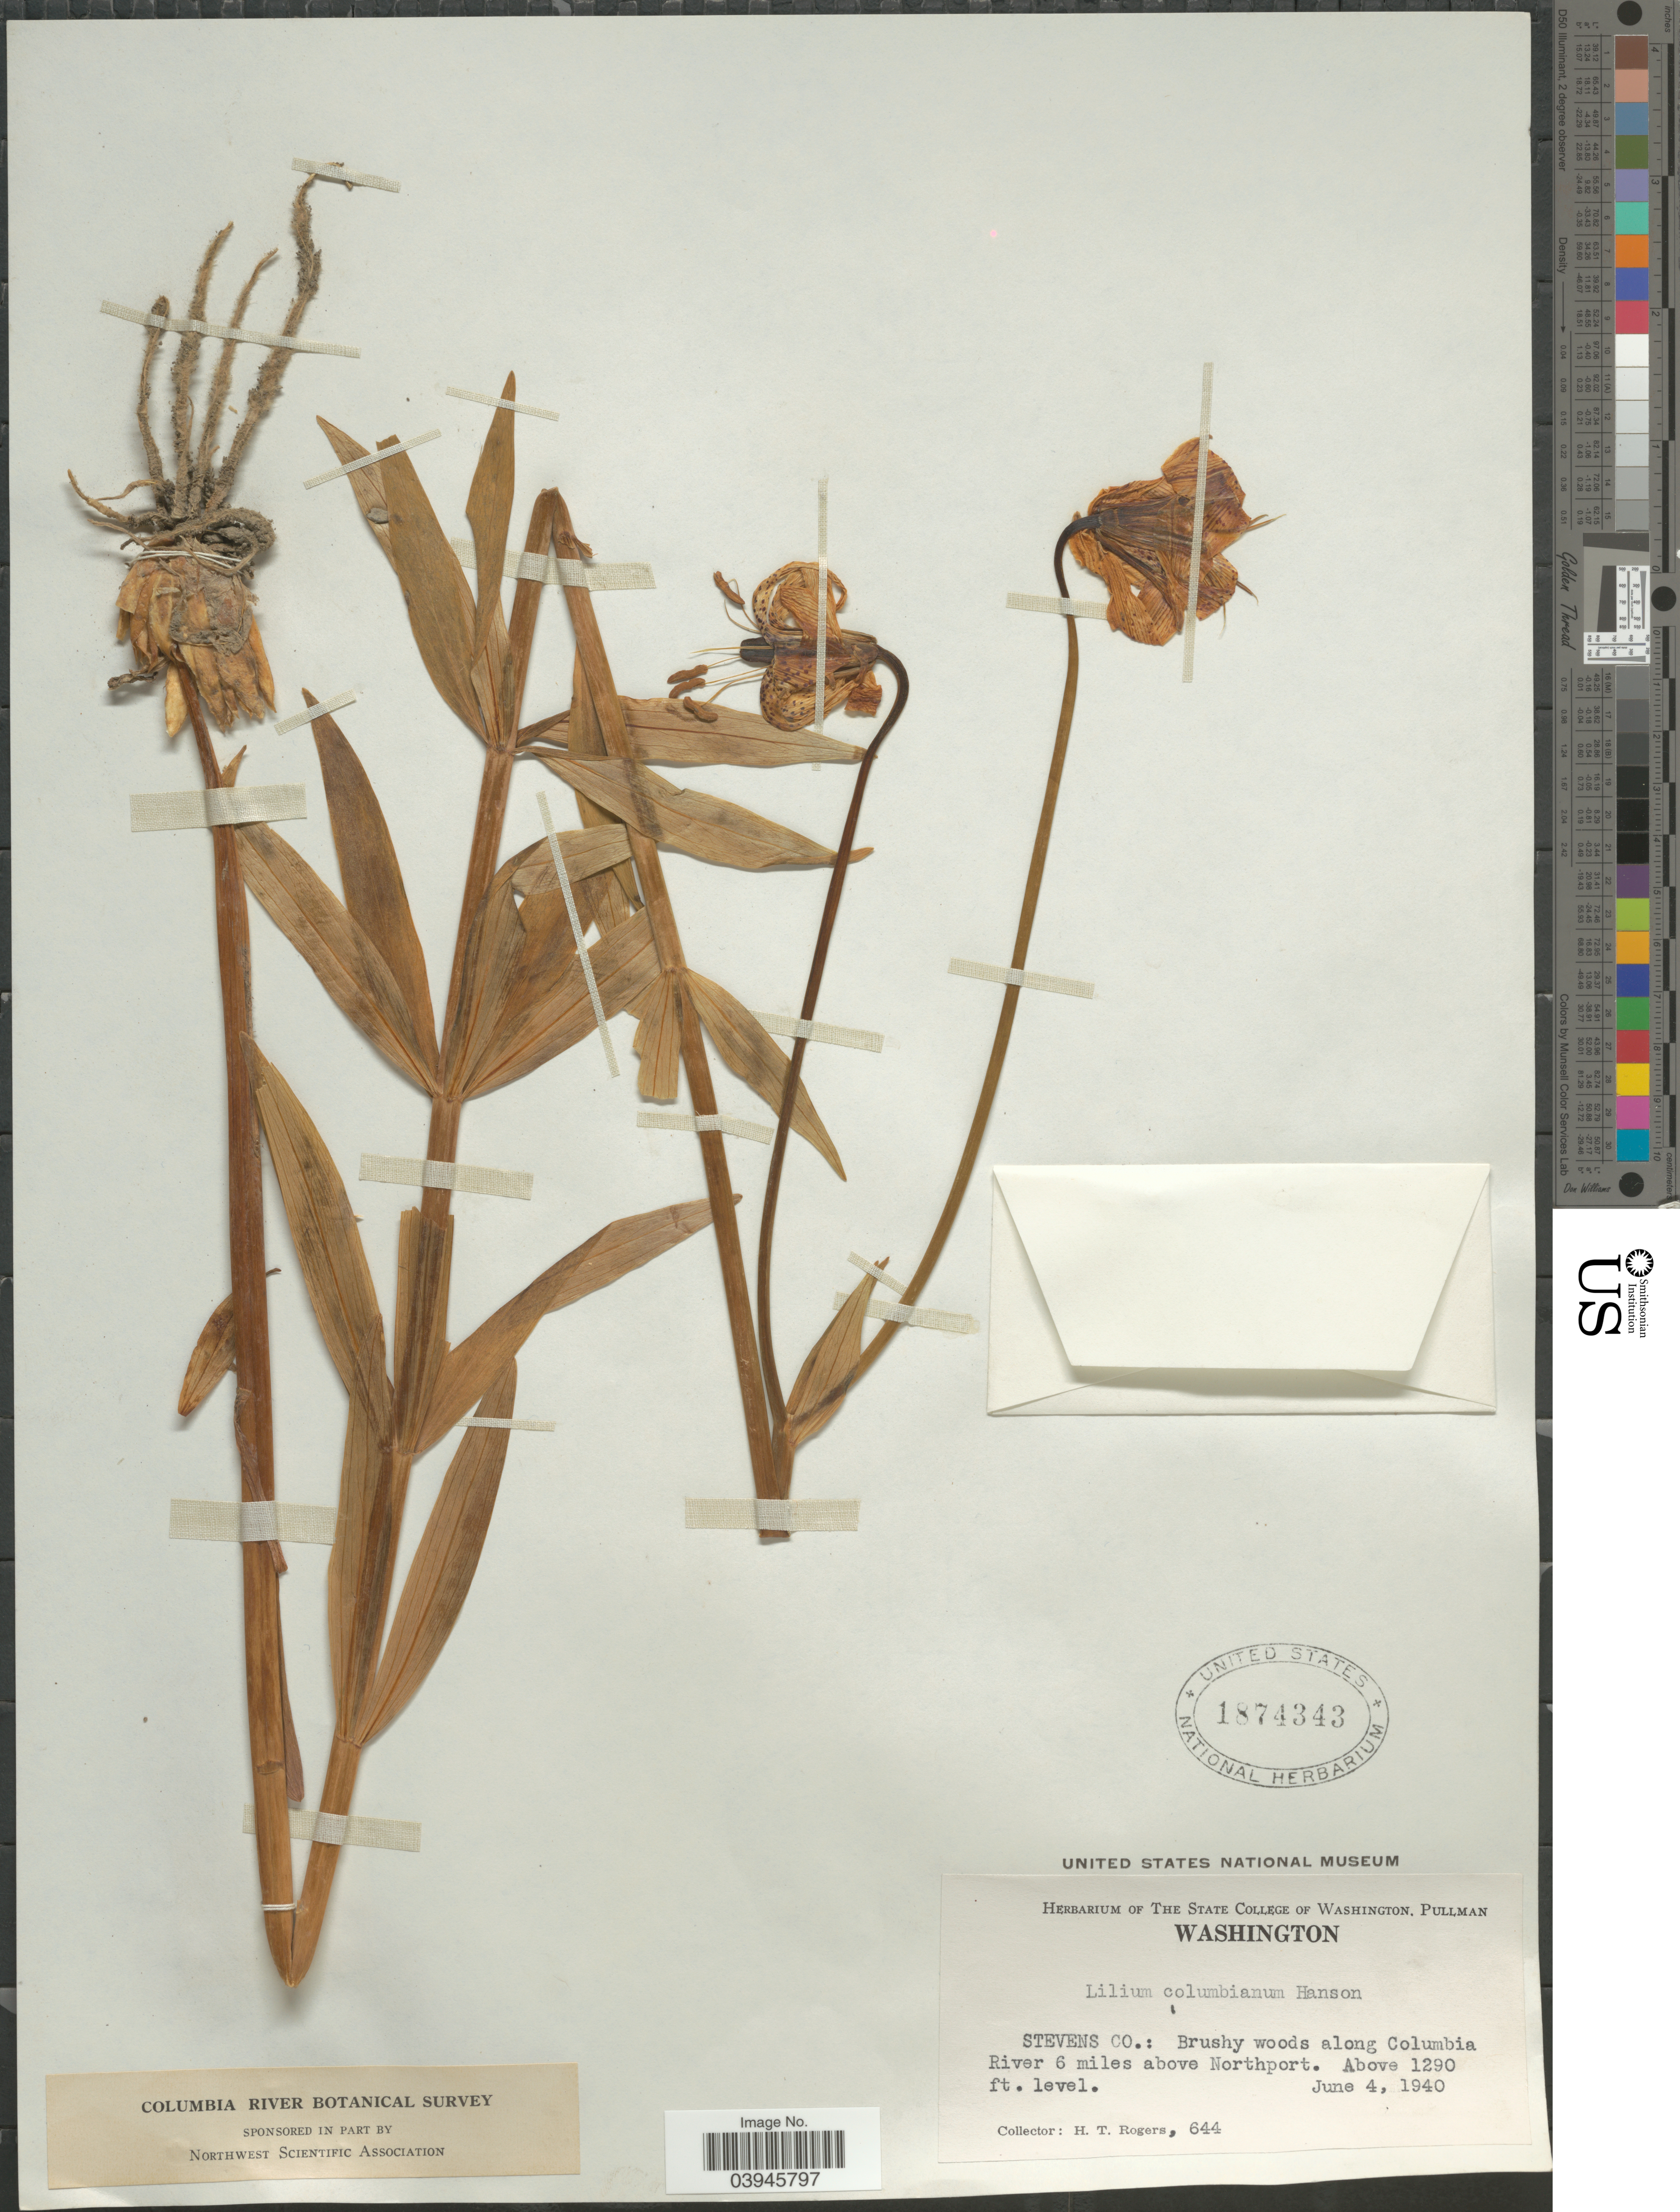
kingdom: Plantae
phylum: Tracheophyta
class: Liliopsida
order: Liliales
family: Liliaceae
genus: Lilium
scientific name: Lilium columbianum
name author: Leichtlin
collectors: H. Rogers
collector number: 644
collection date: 1940-06-04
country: United States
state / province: Washington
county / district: Stevens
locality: Stevens Co.: Brushy woods along Columbia River 6 miles above Northport.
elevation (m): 393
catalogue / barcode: US 1874343